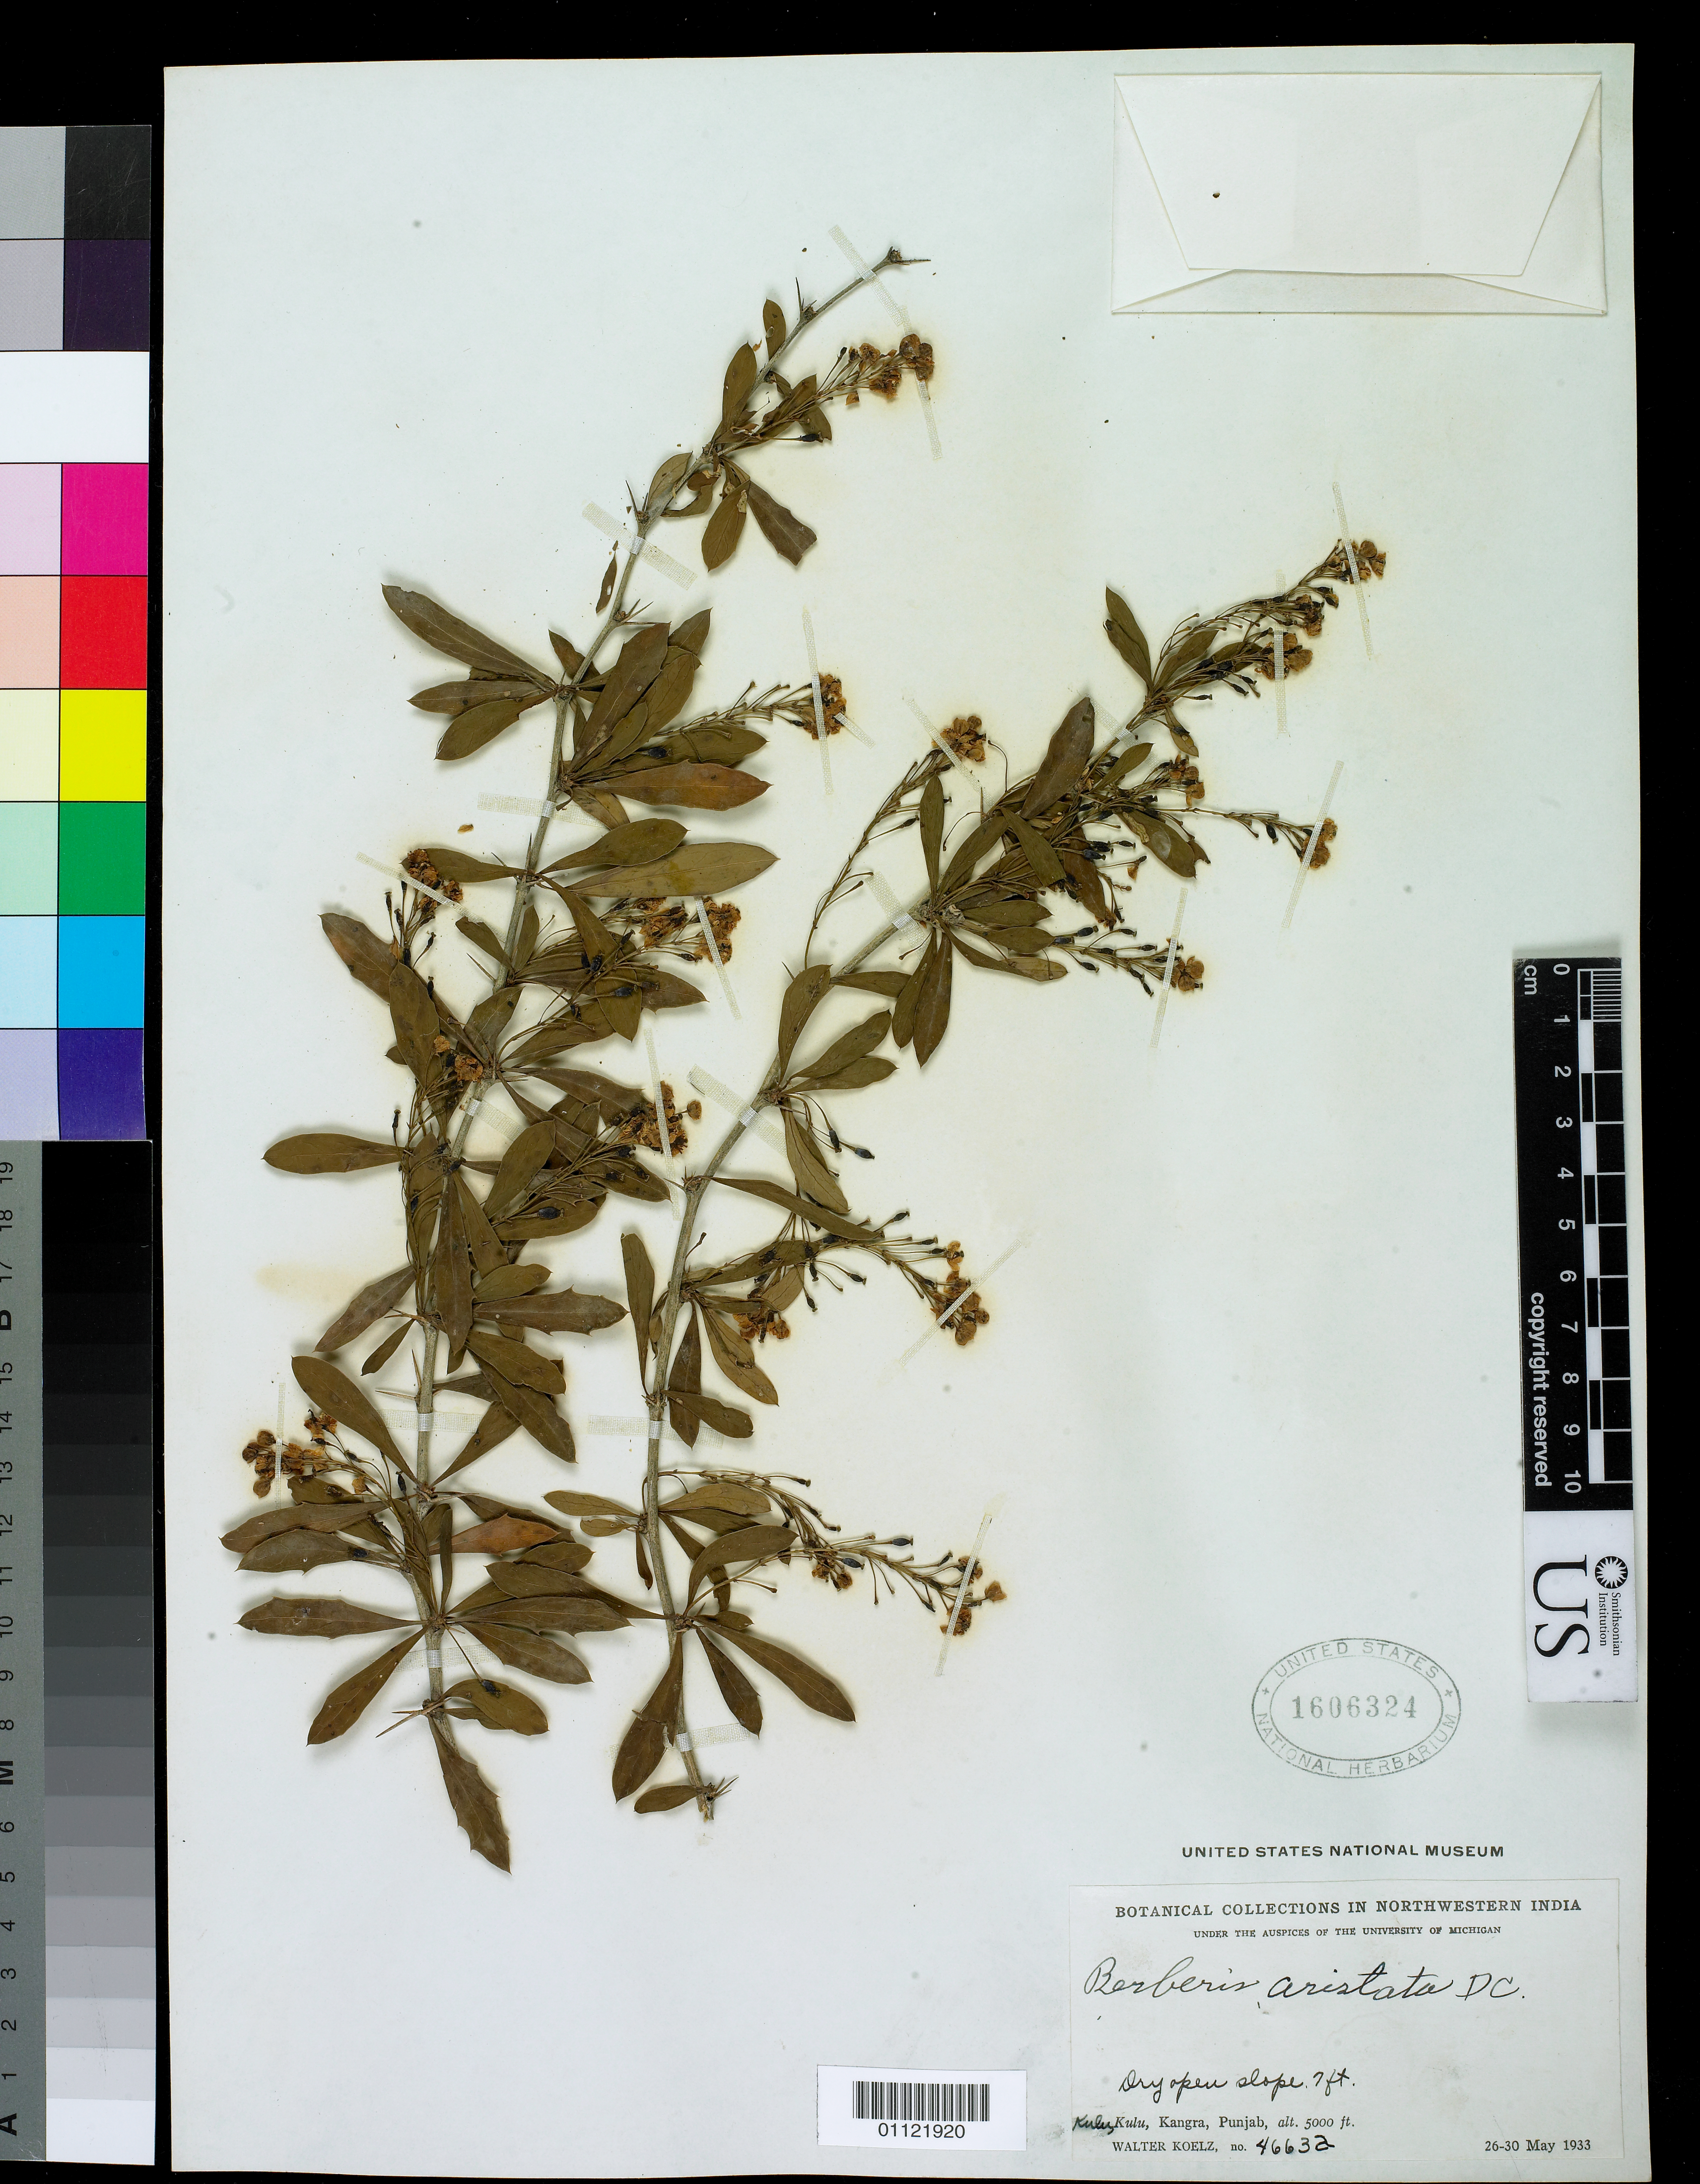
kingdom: Plantae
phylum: Tracheophyta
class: Magnoliopsida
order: Ranunculales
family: Berberidaceae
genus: Berberis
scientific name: Berberis aristata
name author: DC.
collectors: W. N. Koelz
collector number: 46632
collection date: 1933-05-26/1933-05-30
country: India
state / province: Punjab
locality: Kulu, Kangra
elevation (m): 1524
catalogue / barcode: US 1606324